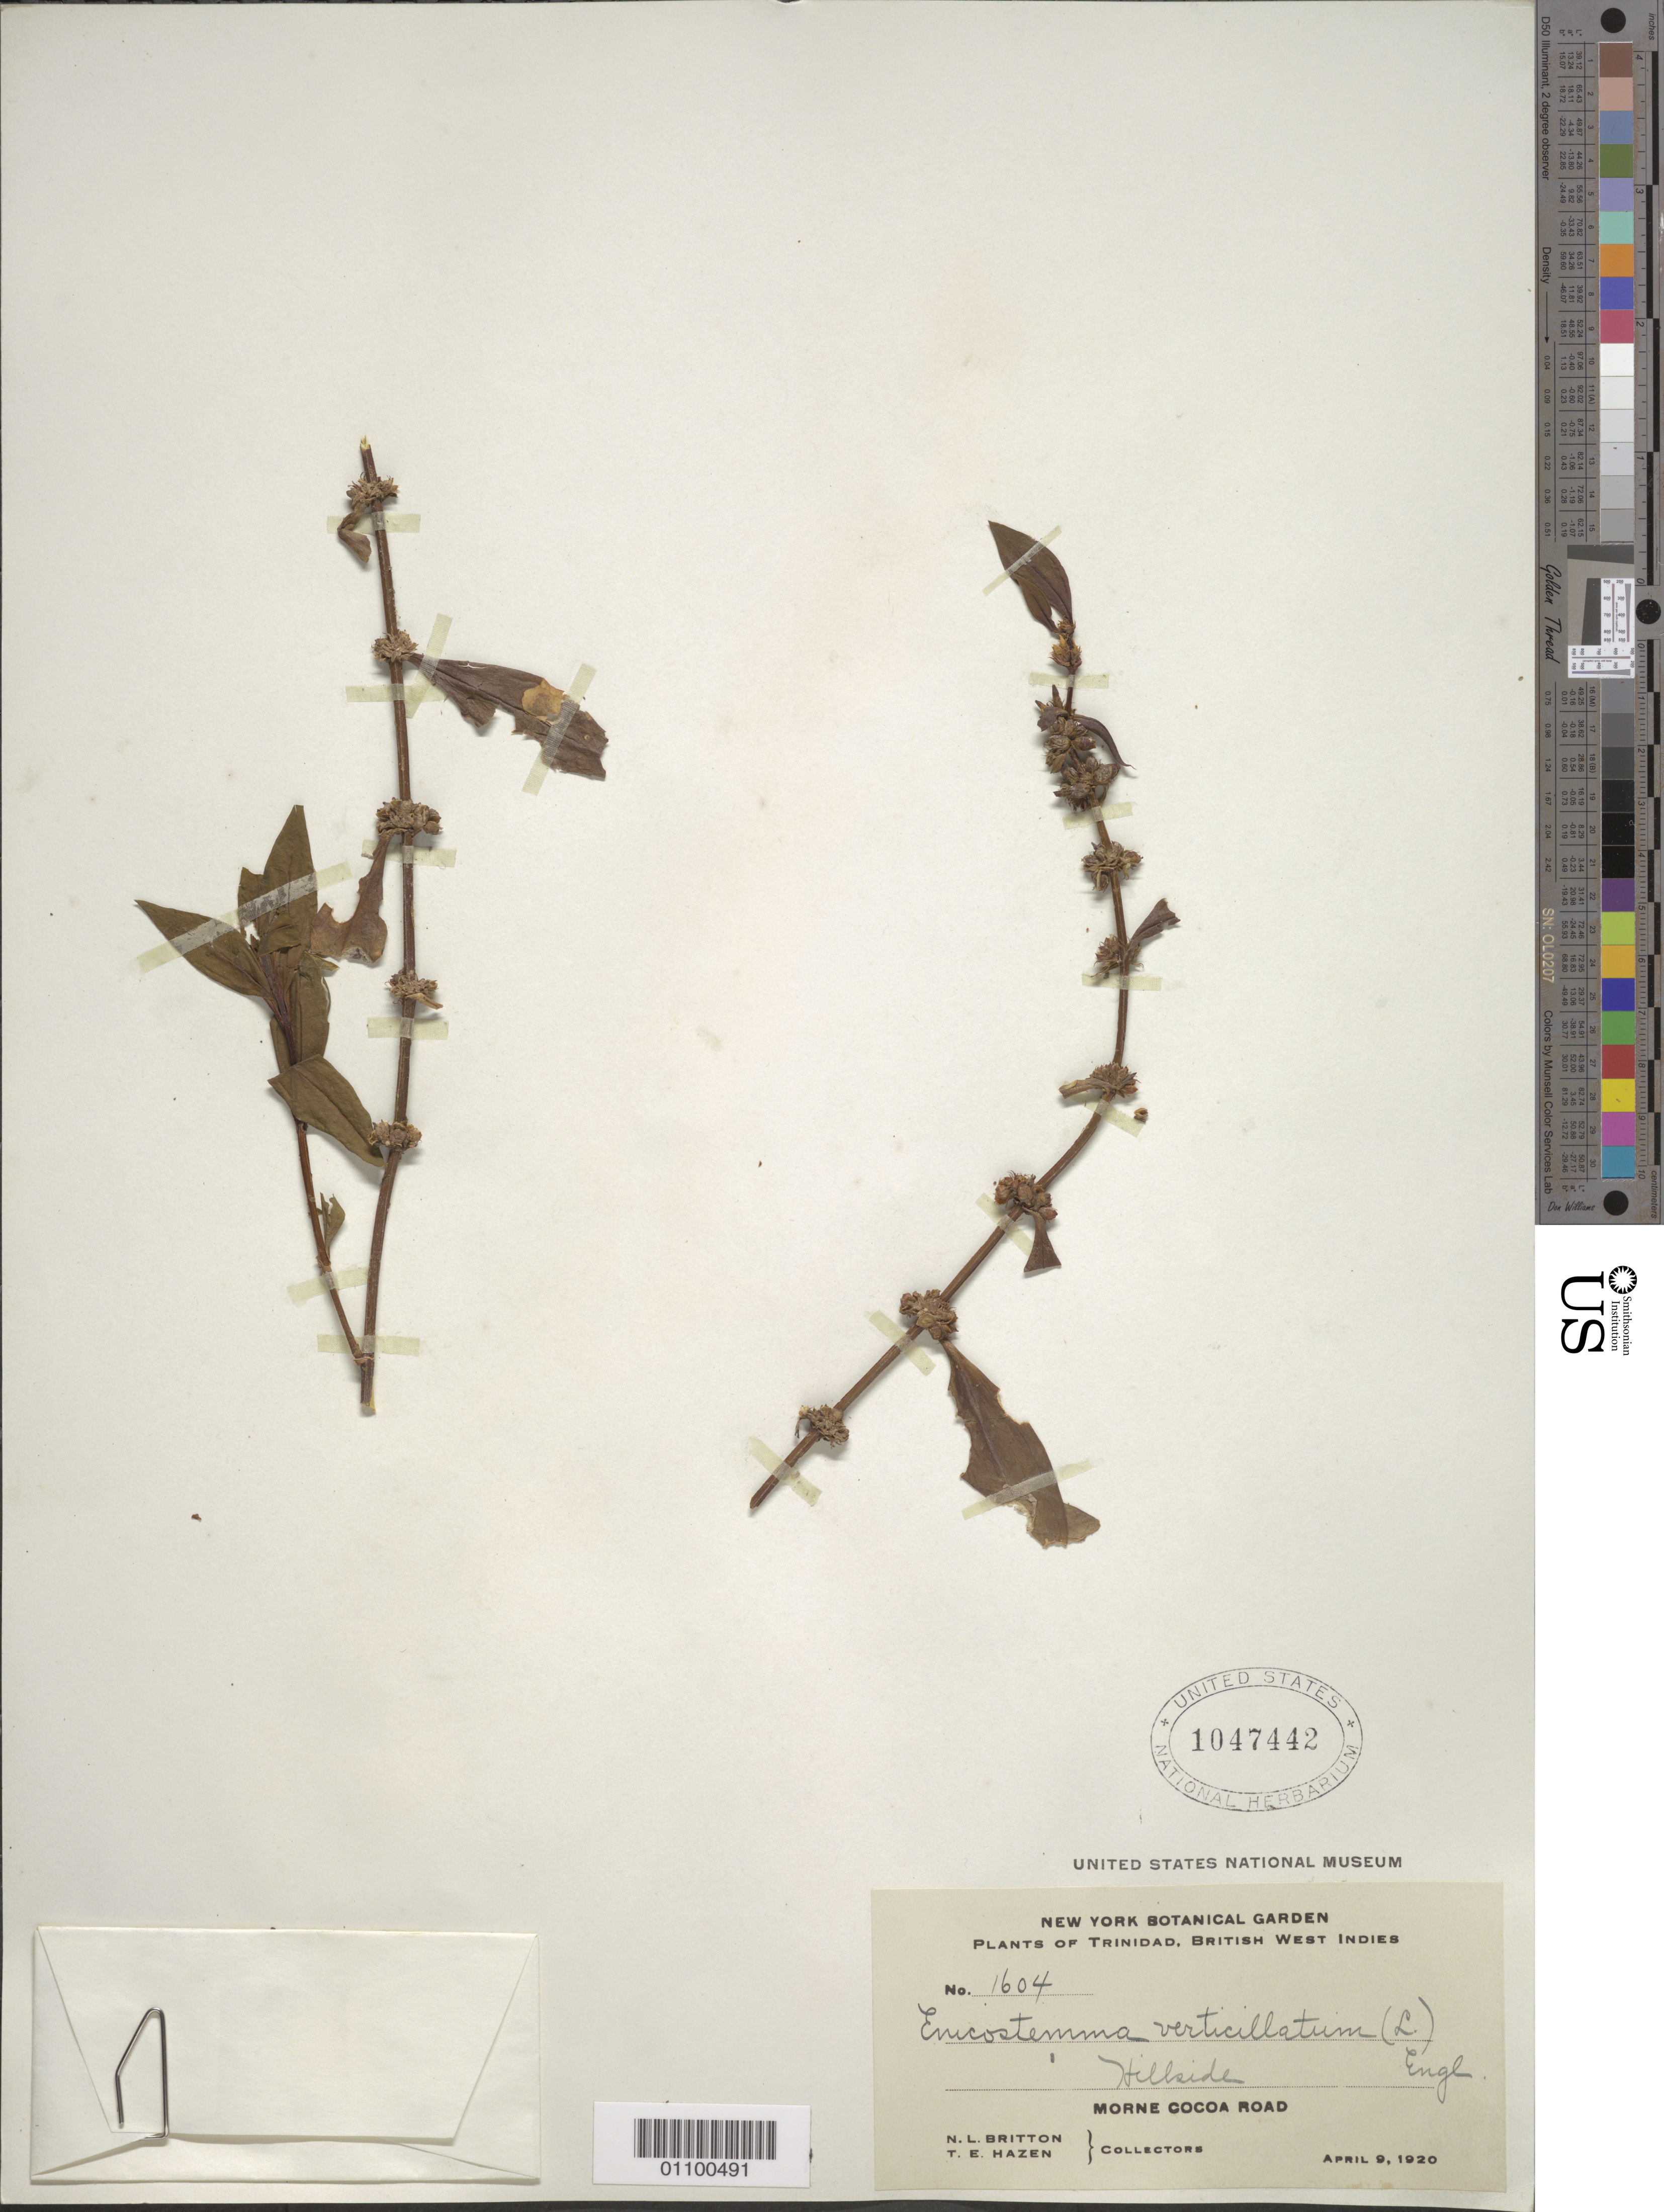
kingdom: Plantae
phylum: Tracheophyta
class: Magnoliopsida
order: Gentianales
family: Gentianaceae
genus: Enicostema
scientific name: Enicostema verticillatum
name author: (L.) Engl.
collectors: N. Britton & T. E. Hazen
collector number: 1604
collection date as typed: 09 Apr 1920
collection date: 1920-04-09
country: Trinidad and Tobago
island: Trinidad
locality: Morne Cocoa Road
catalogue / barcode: US 1047442